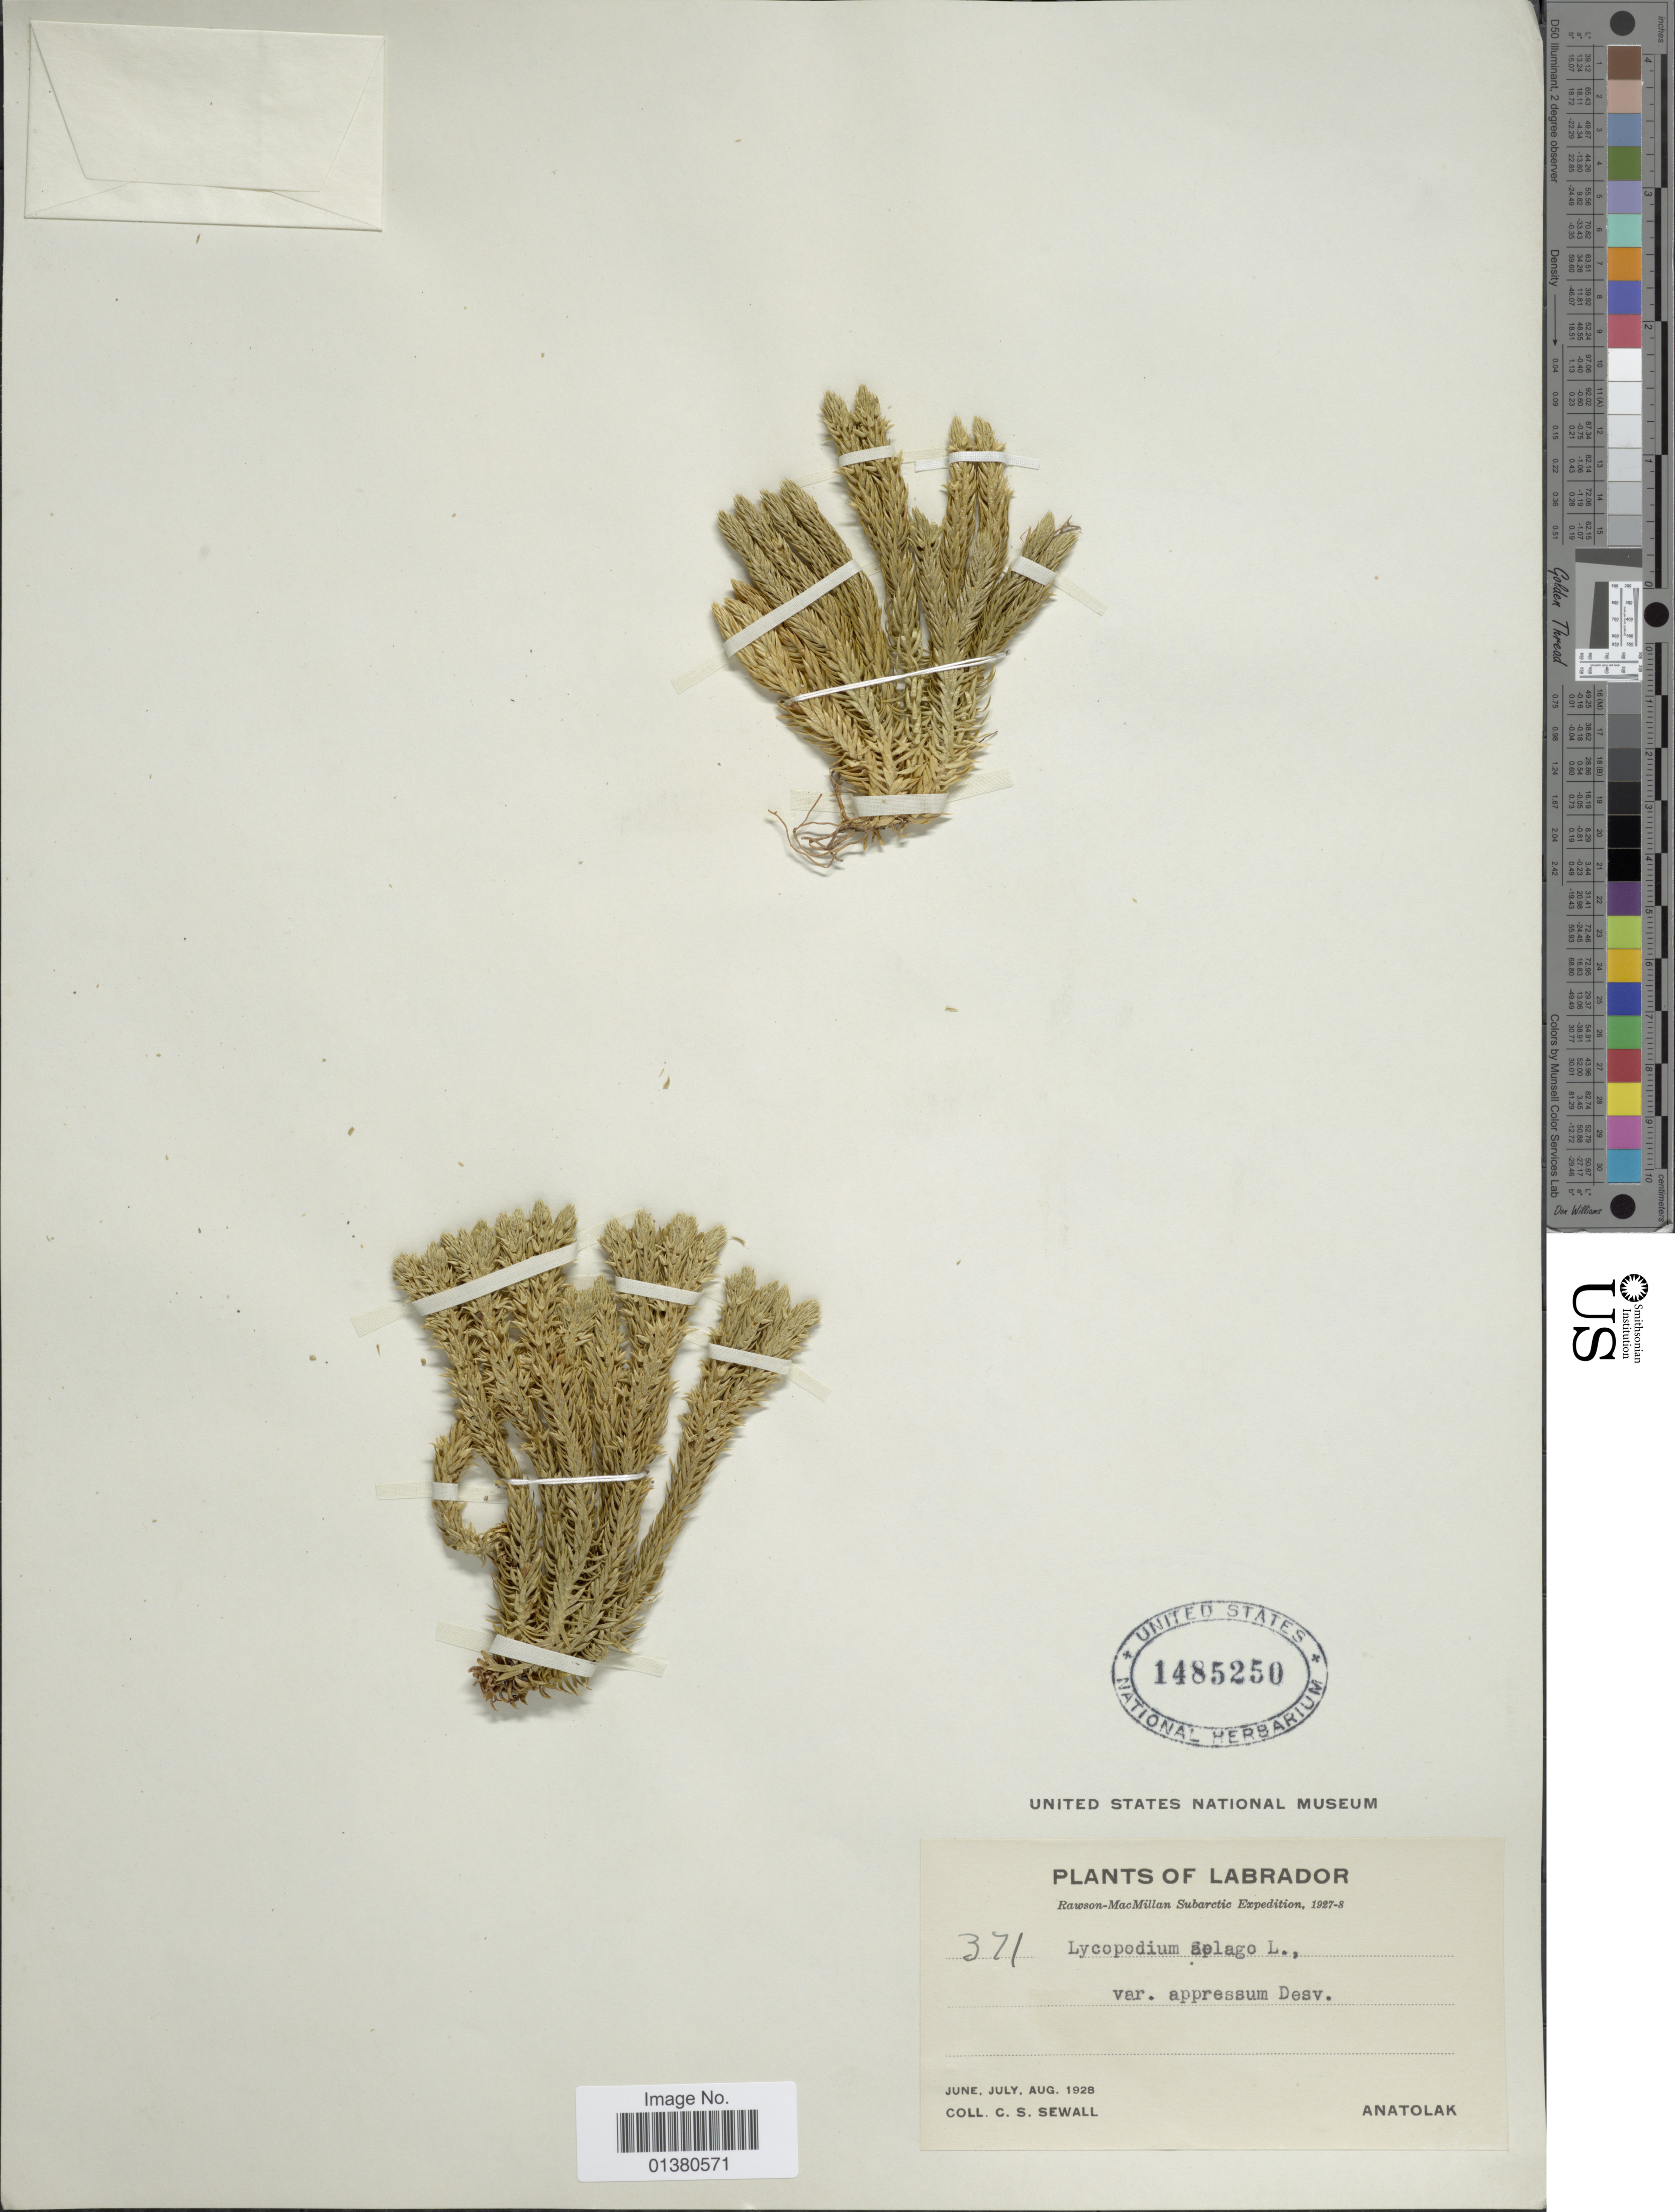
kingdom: Plantae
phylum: Tracheophyta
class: Lycopodiopsida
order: Lycopodiales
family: Lycopodiaceae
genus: Huperzia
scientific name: Huperzia selago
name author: (L.) Bernh. ex Schrank & Mart.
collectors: C. Sewall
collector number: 370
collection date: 1928-06/1928-08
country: Canada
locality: Labrador, Anatolak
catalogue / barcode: US 1485250